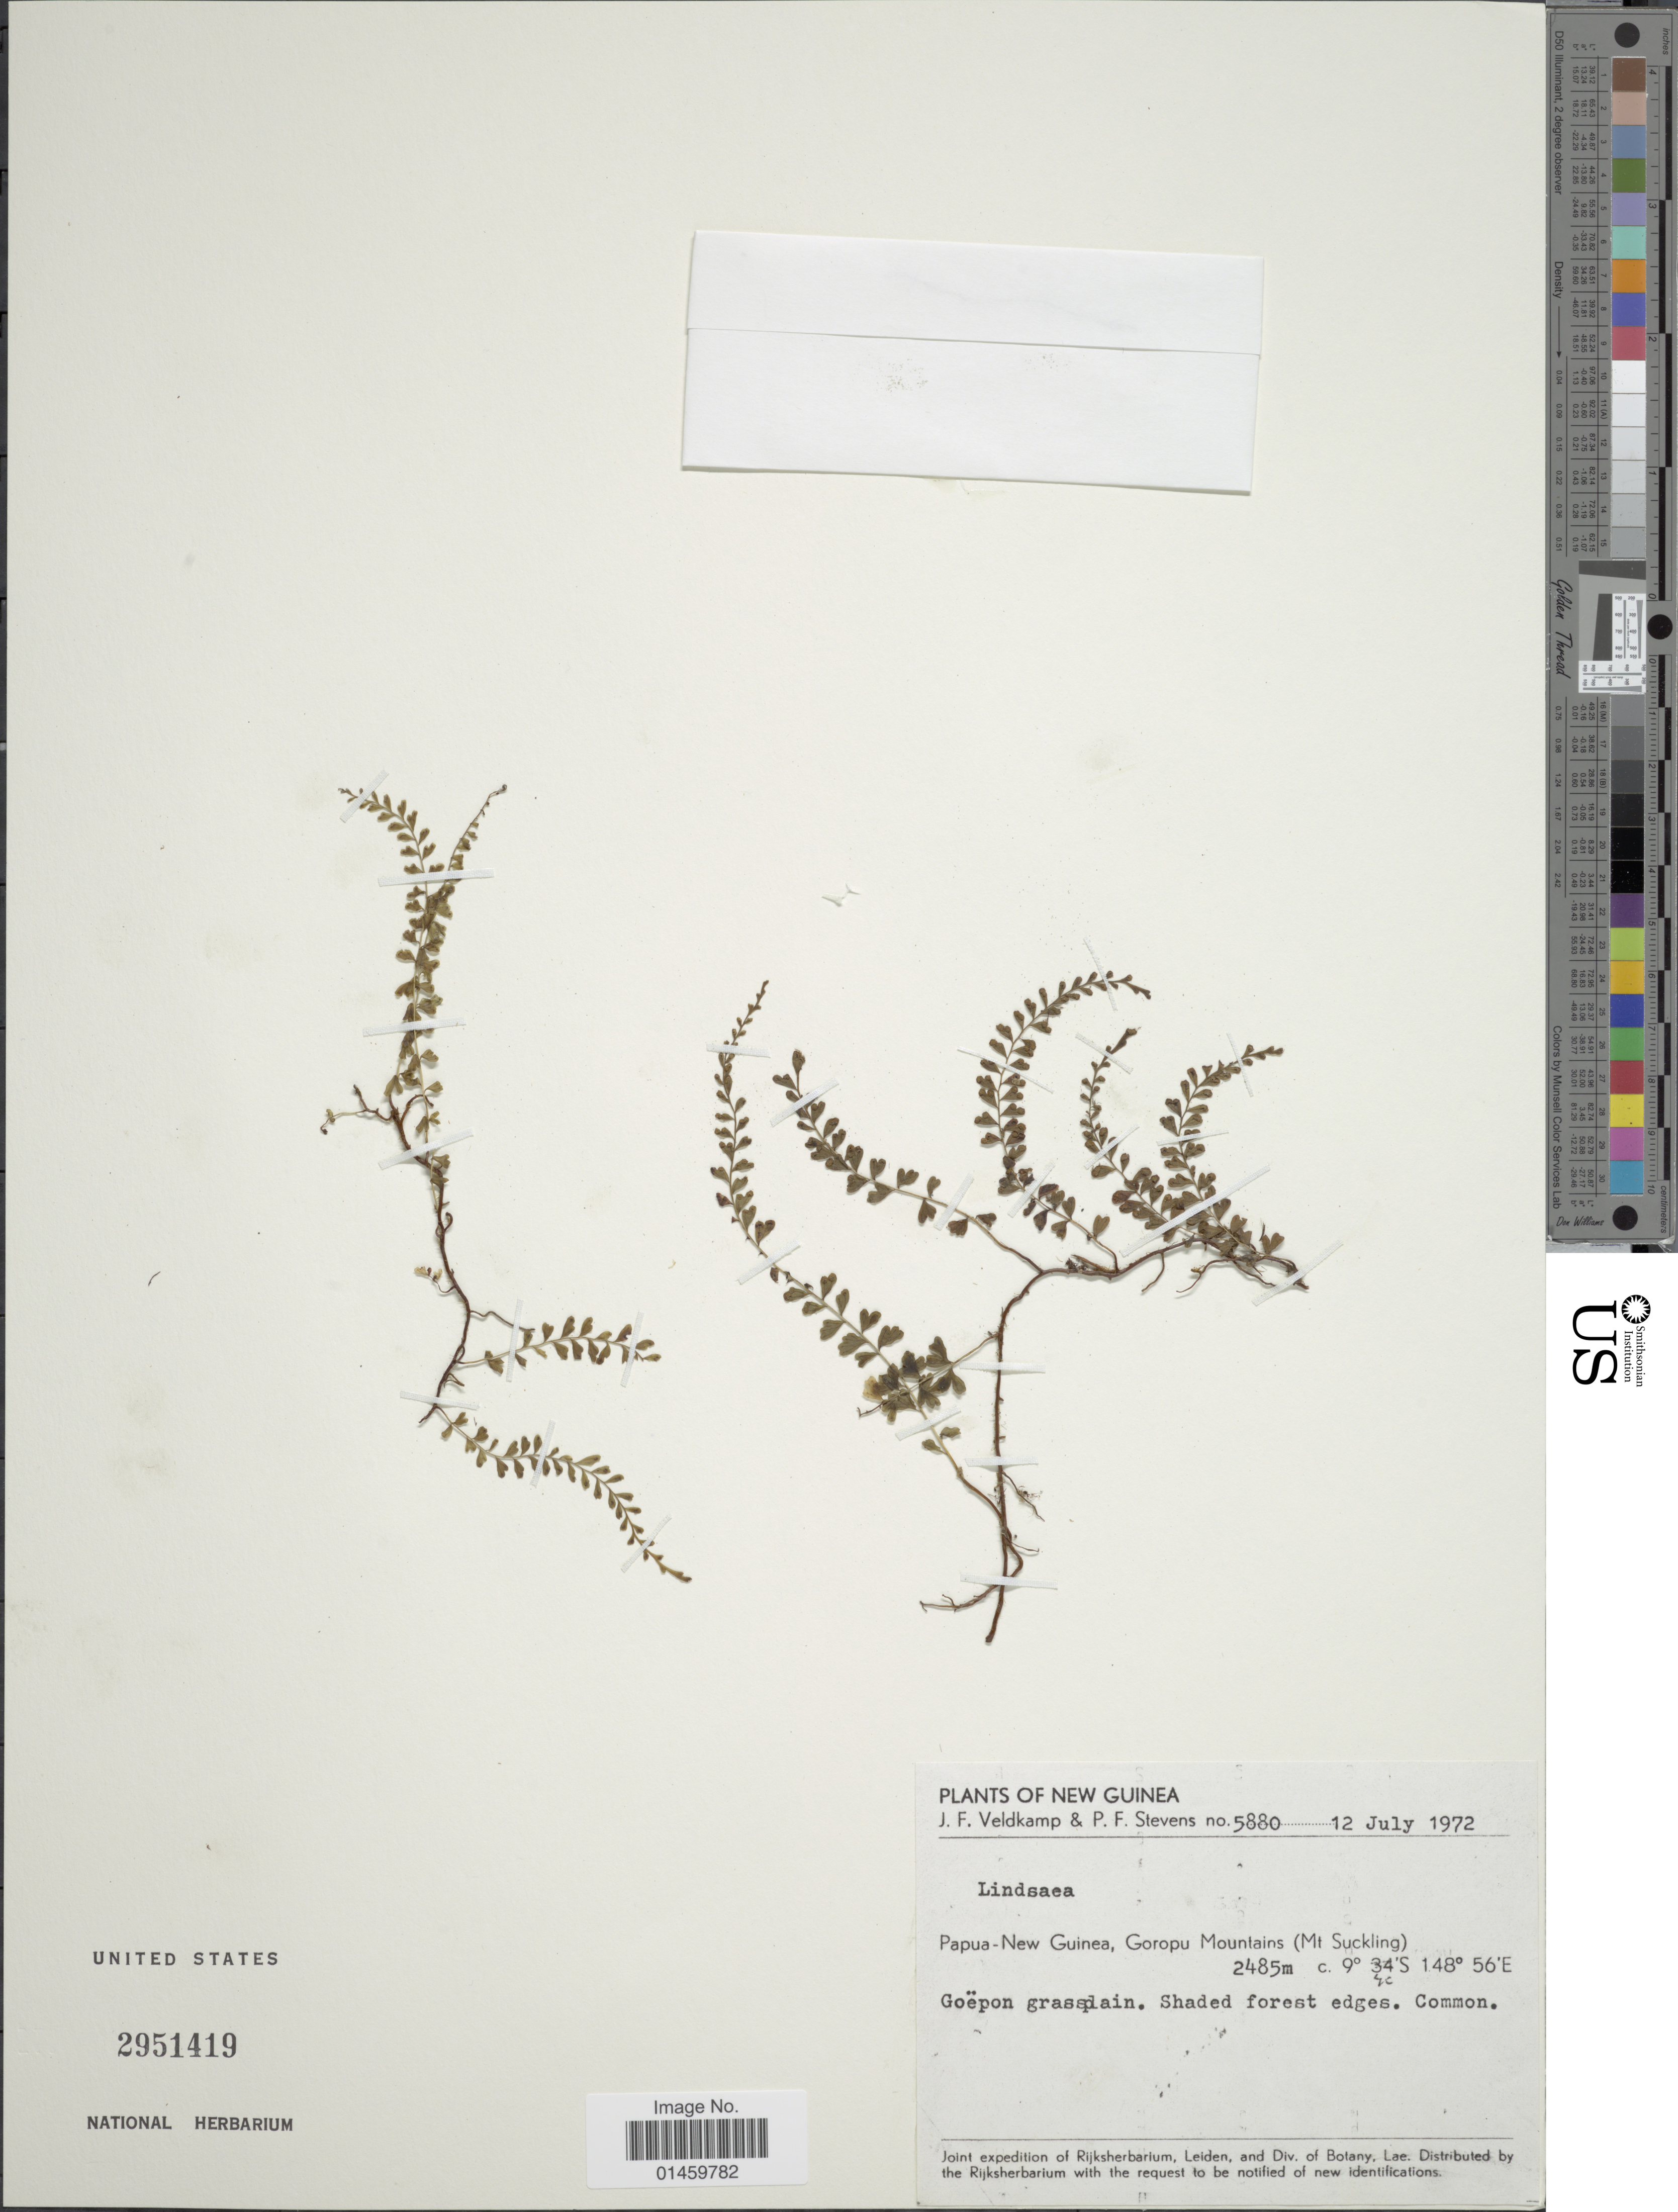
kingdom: Plantae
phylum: Tracheophyta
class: Polypodiopsida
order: Polypodiales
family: Lindsaeaceae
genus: Lindsaea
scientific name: Lindsaea sp.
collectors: J. F. Veldkamp & P. F. Stevens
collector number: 5880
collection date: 1972-07-12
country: Papua New Guinea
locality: New Guinea. Goropu Mountains (Mt Suckling).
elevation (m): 2485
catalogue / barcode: US 2951419